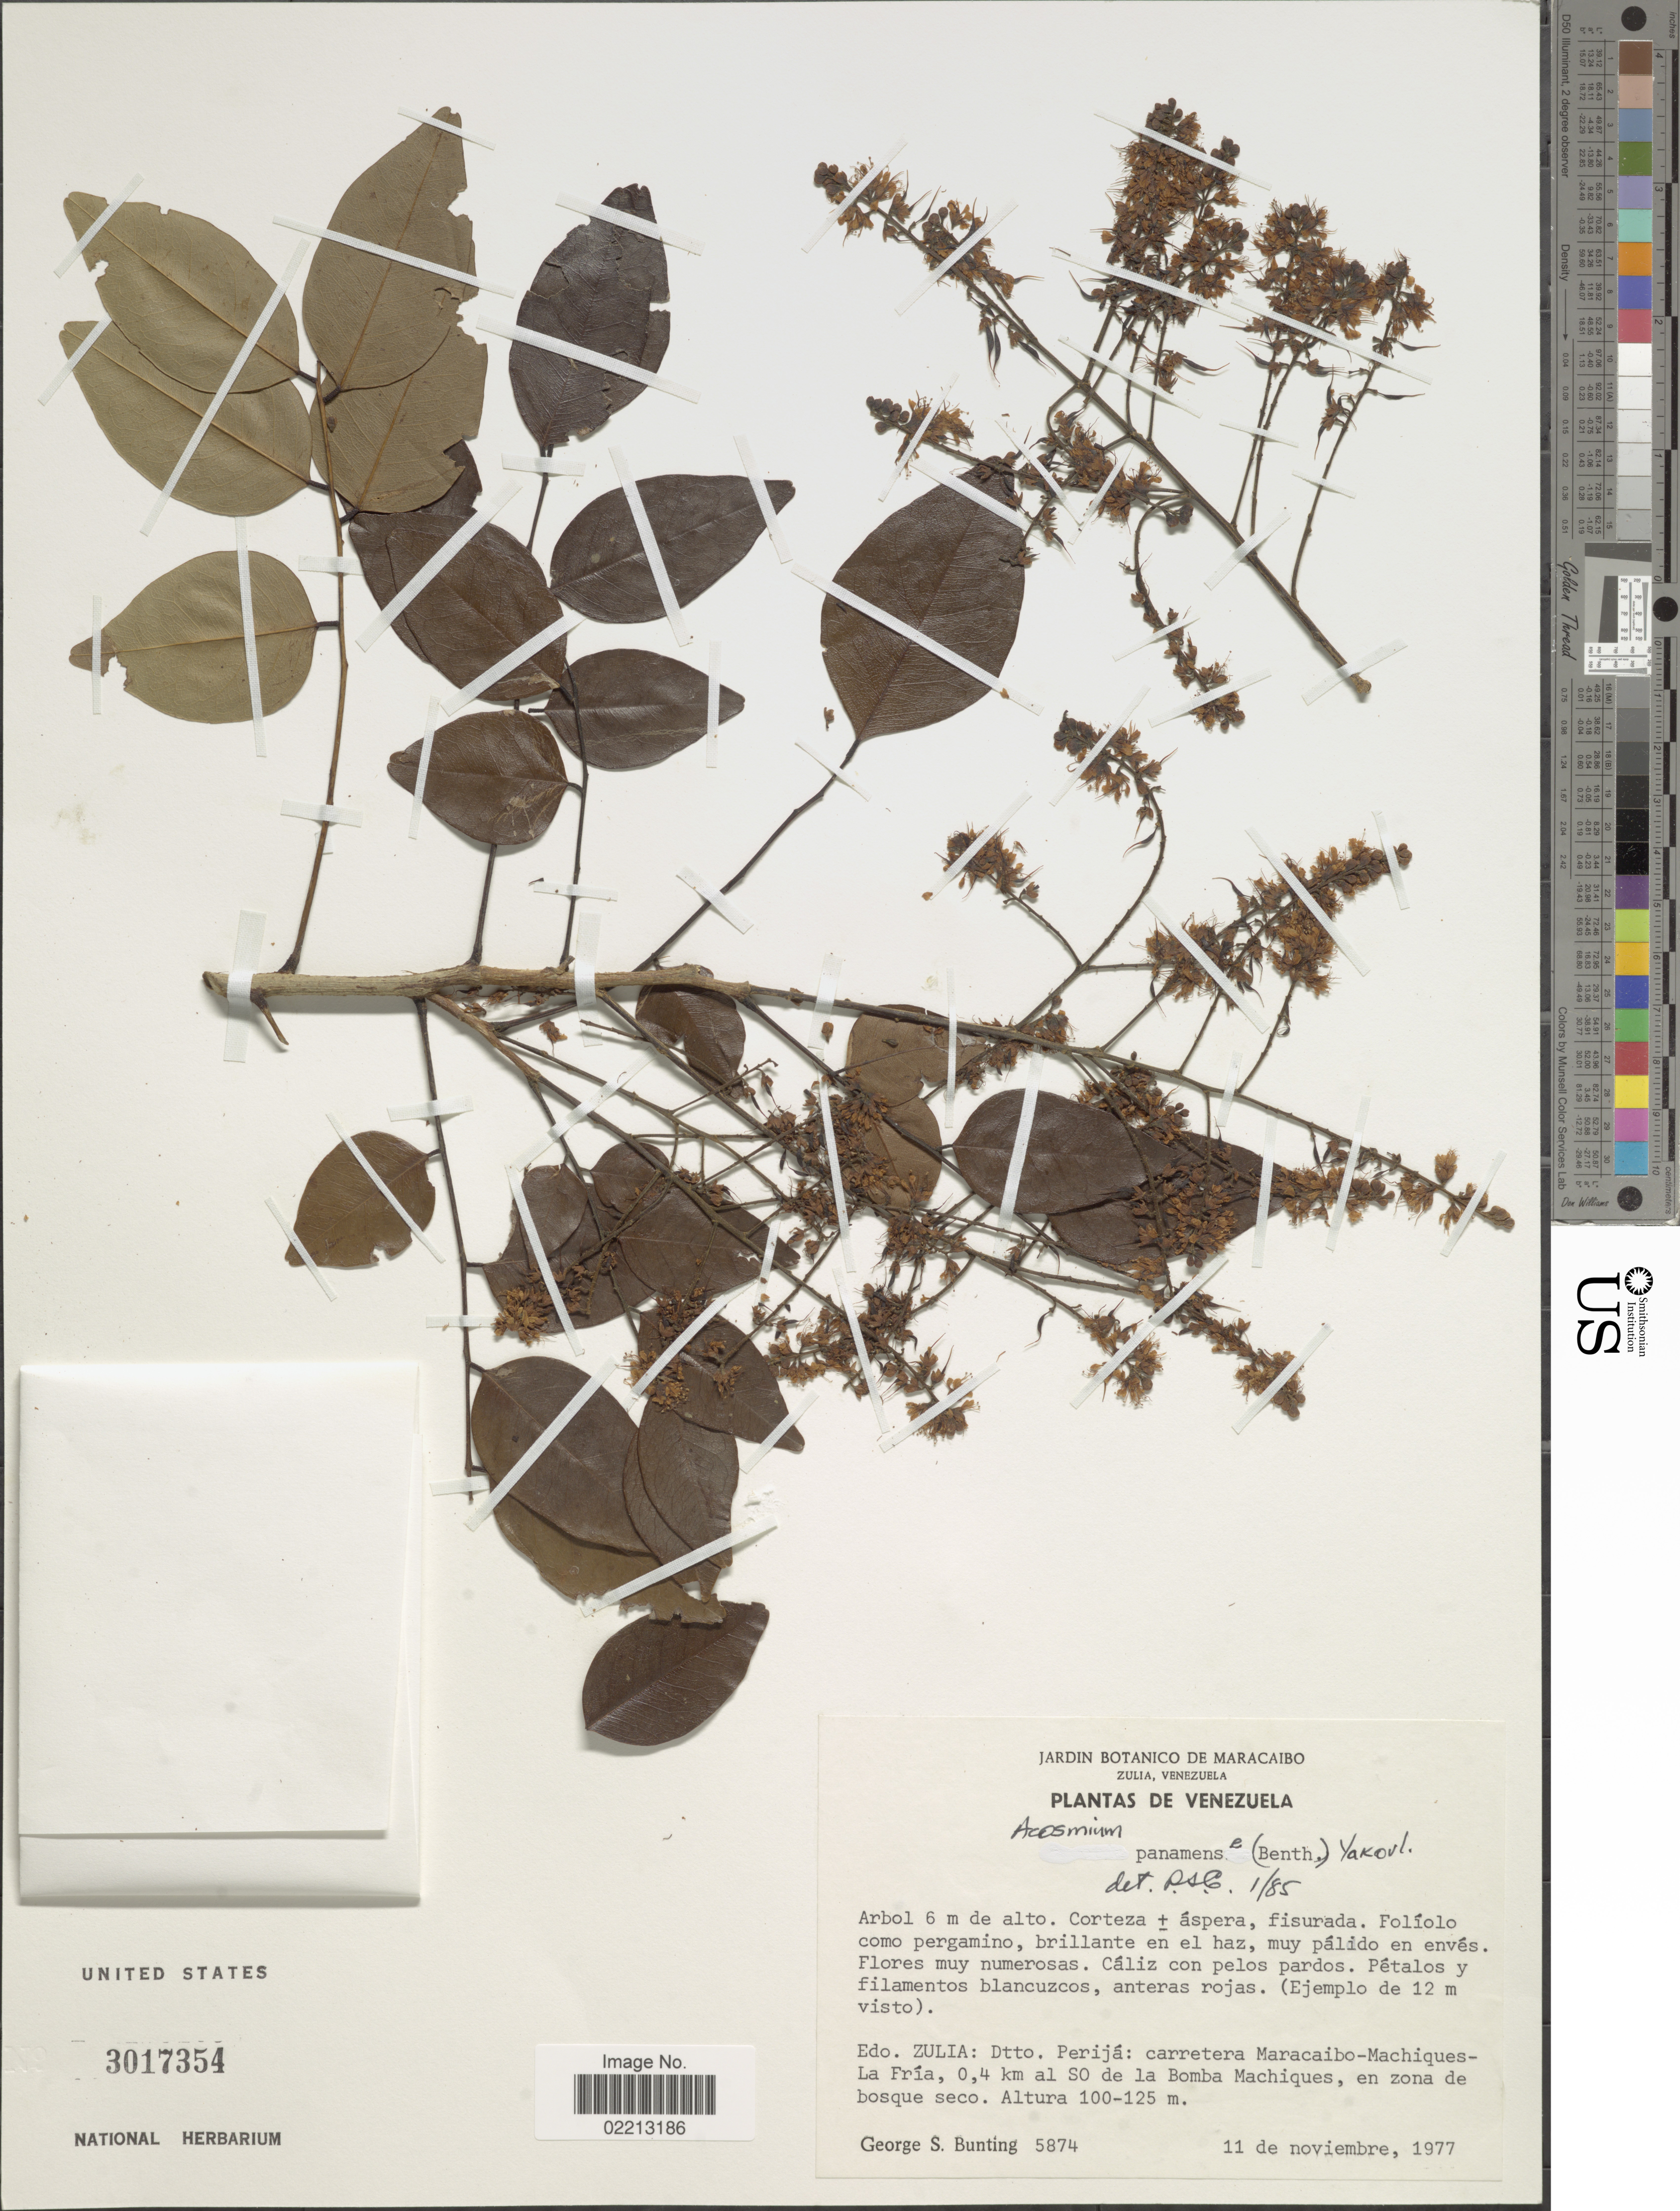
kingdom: Plantae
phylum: Tracheophyta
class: Magnoliopsida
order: Fabales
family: Fabaceae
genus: Acosmium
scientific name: Acosmium panamense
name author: (Benth.) Yakovlev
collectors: G. S. Bunting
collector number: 5874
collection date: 1977-11-11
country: Venezuela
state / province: Zulia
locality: Dtto. Perija: carretera Maracaibo-Machiques-La Fria, 0.4 km al SO de la Bomba Machiques, en zona de bosque seco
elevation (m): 100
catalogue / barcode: US 3017354